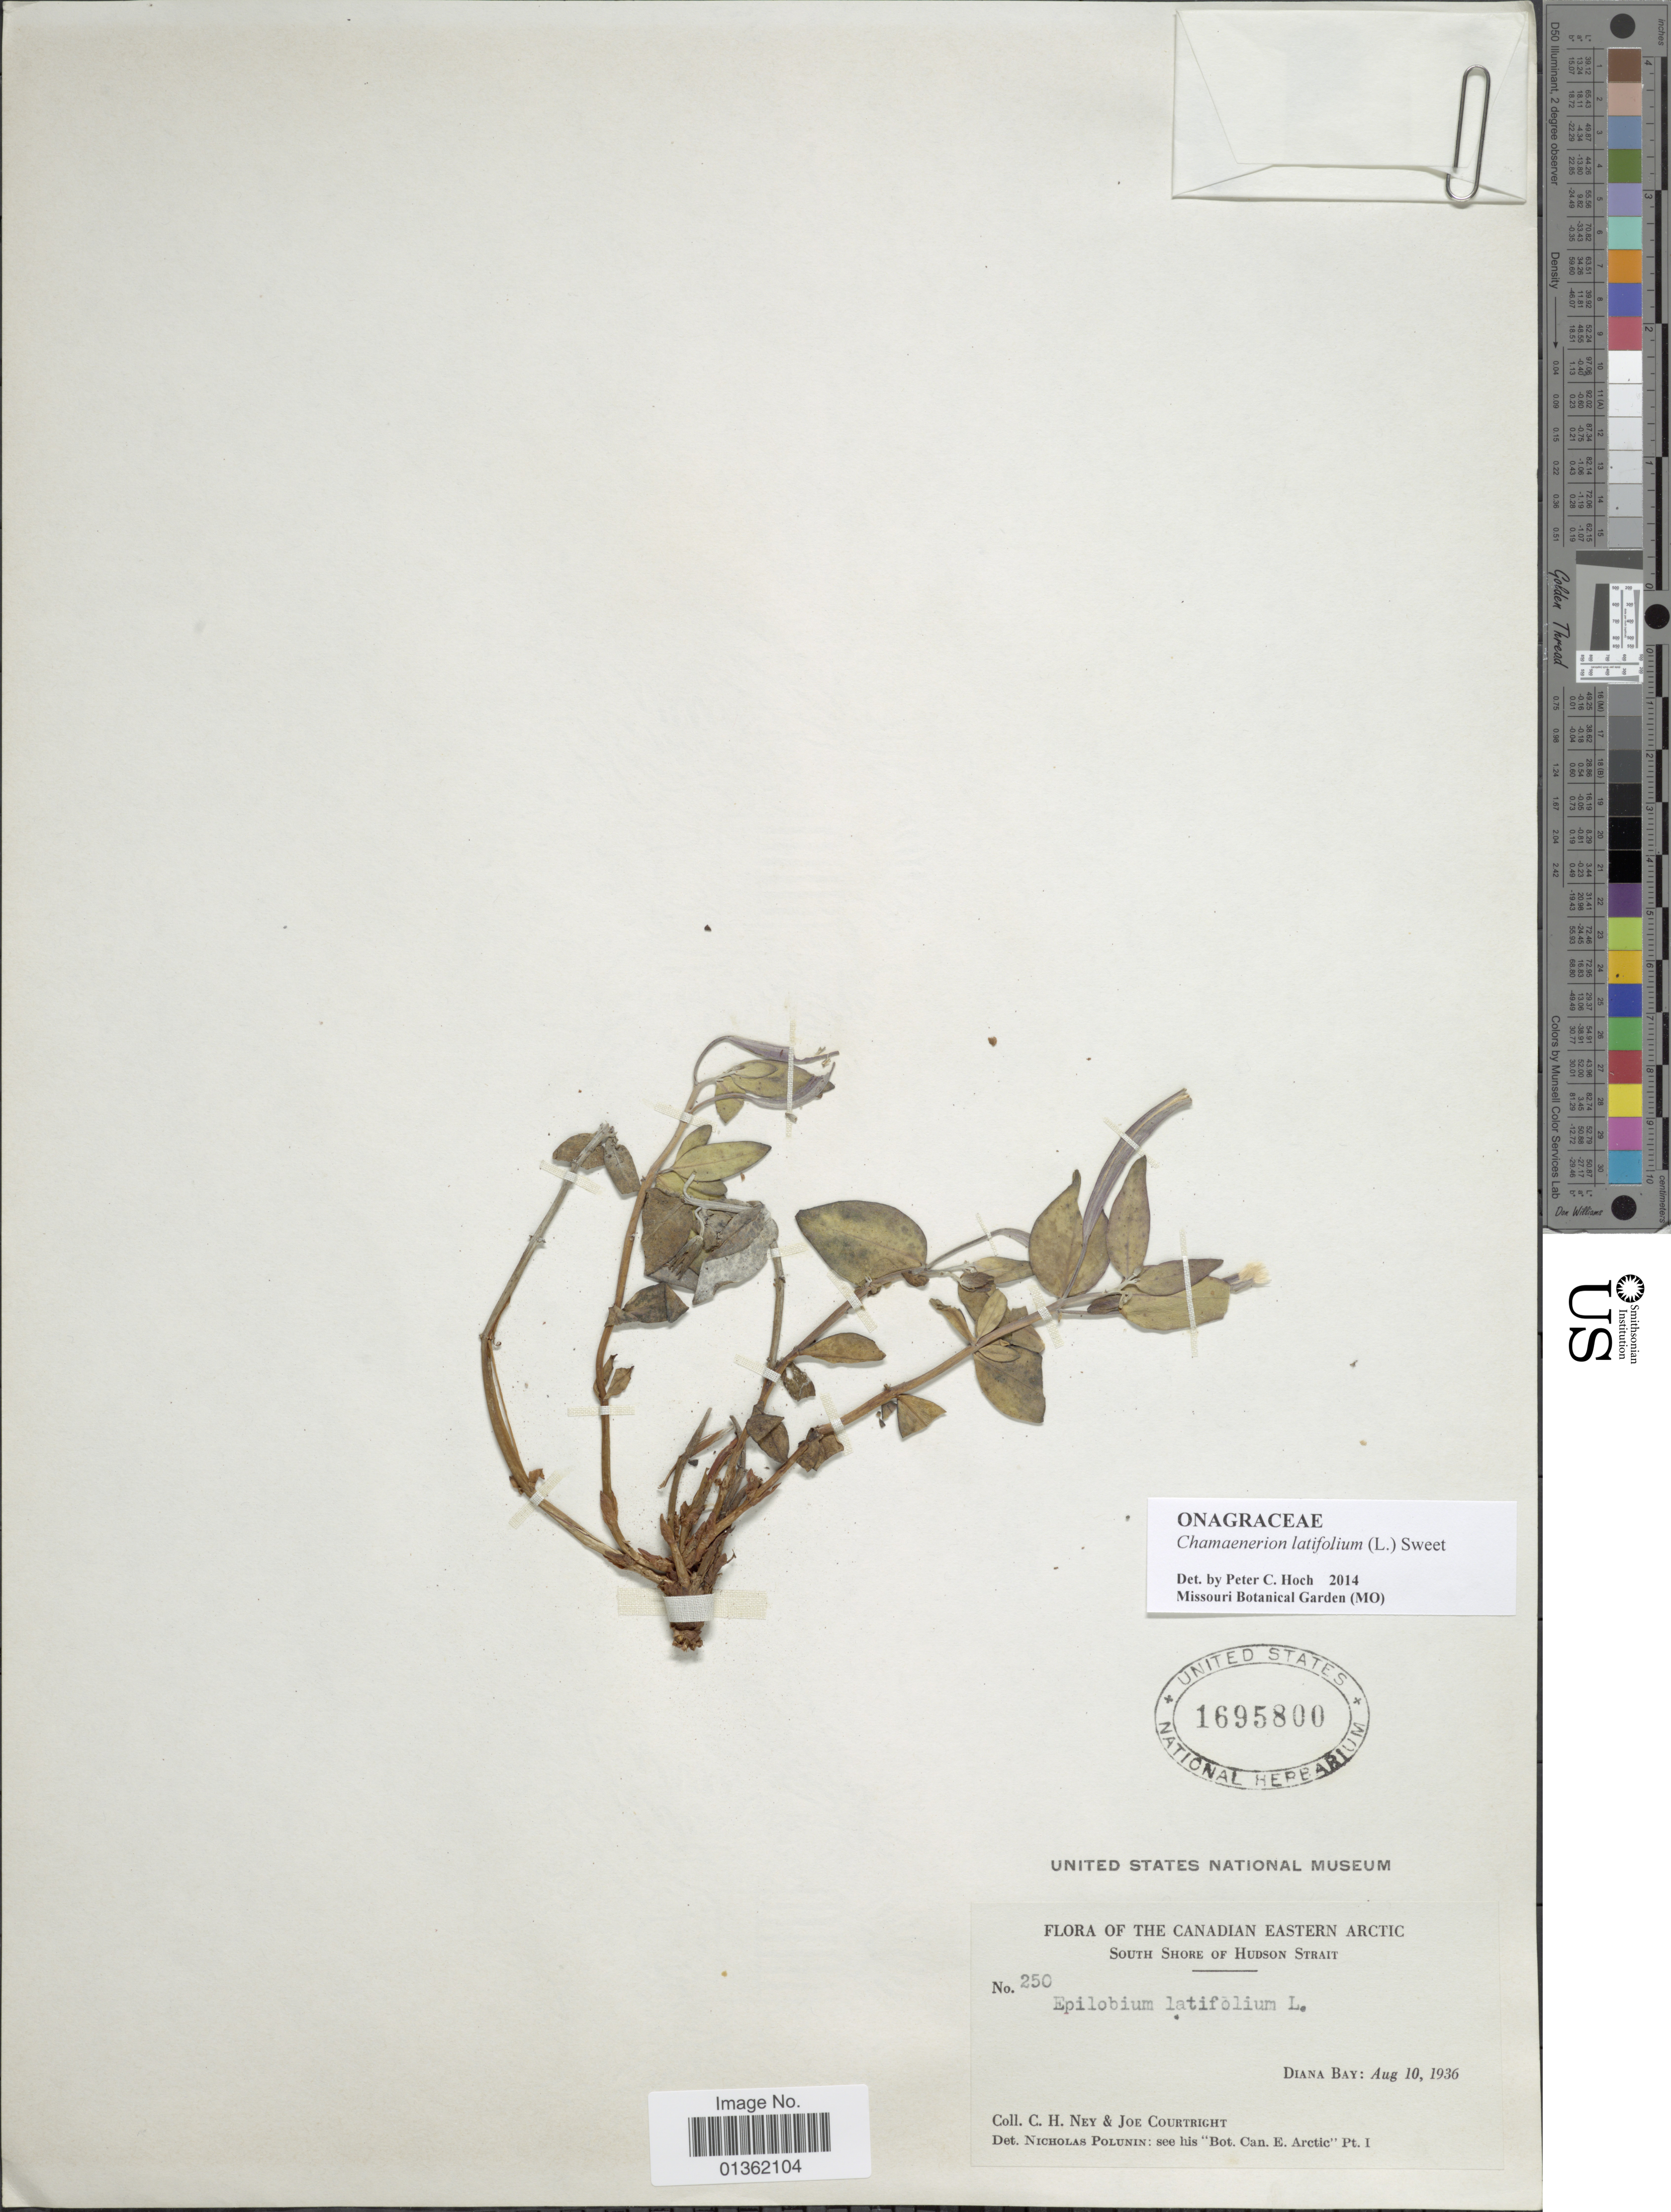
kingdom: Plantae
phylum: Tracheophyta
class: Magnoliopsida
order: Myrtales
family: Onagraceae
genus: Chamaenerion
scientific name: Chamaenerion latifolium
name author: (L.) Th. Fr. & Lange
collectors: C. Ney & J. Courtright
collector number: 250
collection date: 1936-08-10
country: Canada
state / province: Quebec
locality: Canadian Eastern Arctic. South Shore of Hudson Strait. Diana Bay.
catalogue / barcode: US 1695800